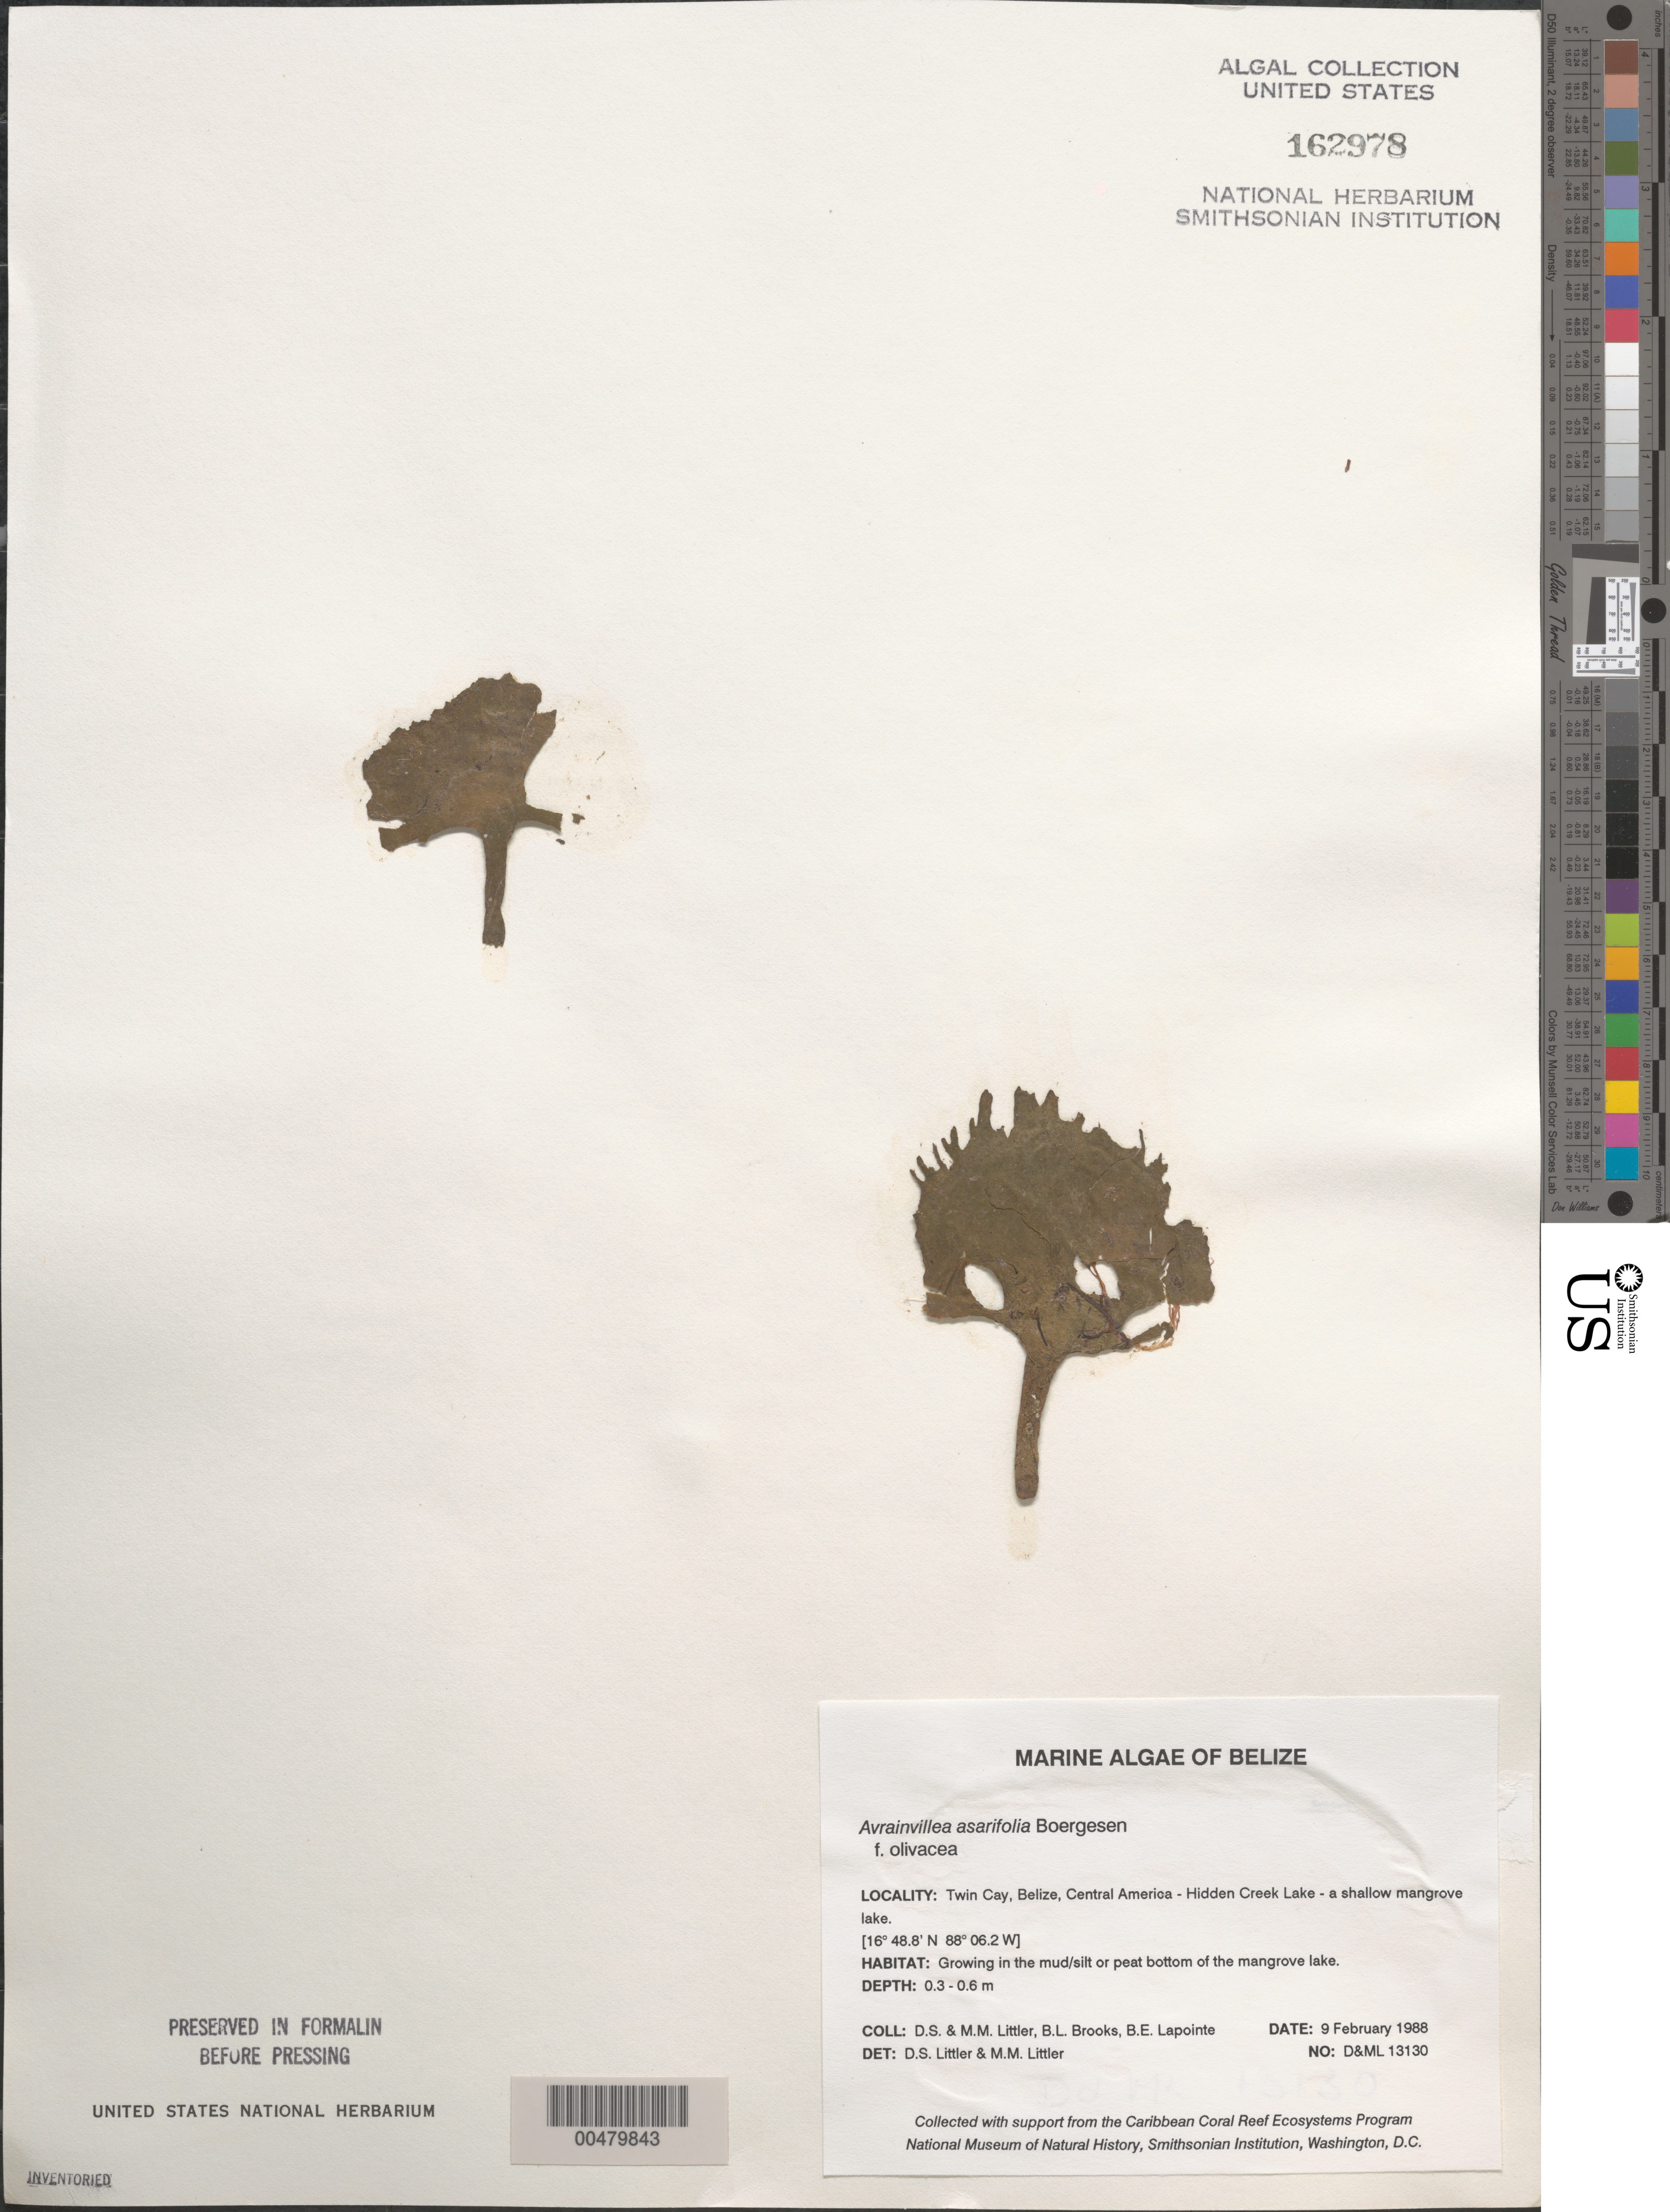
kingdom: Plantae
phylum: Chlorophyta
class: Ulvophyceae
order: Bryopsidales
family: Dichotomosiphonaceae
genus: Avrainvillea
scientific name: Avrainvillea asarifolia f. olivacea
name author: D.S. Littler & Littler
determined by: Littler, D. S.; Littler, M. M.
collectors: D. S. Littler, M. M. Littler, B. Brooks & B. Lapointe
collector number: D&ML 13130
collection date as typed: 09 Feb 1988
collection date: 1988-02-09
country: Belize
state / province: Stann Creek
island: Twin Cays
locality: Hidden Creek Lake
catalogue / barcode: US 162978